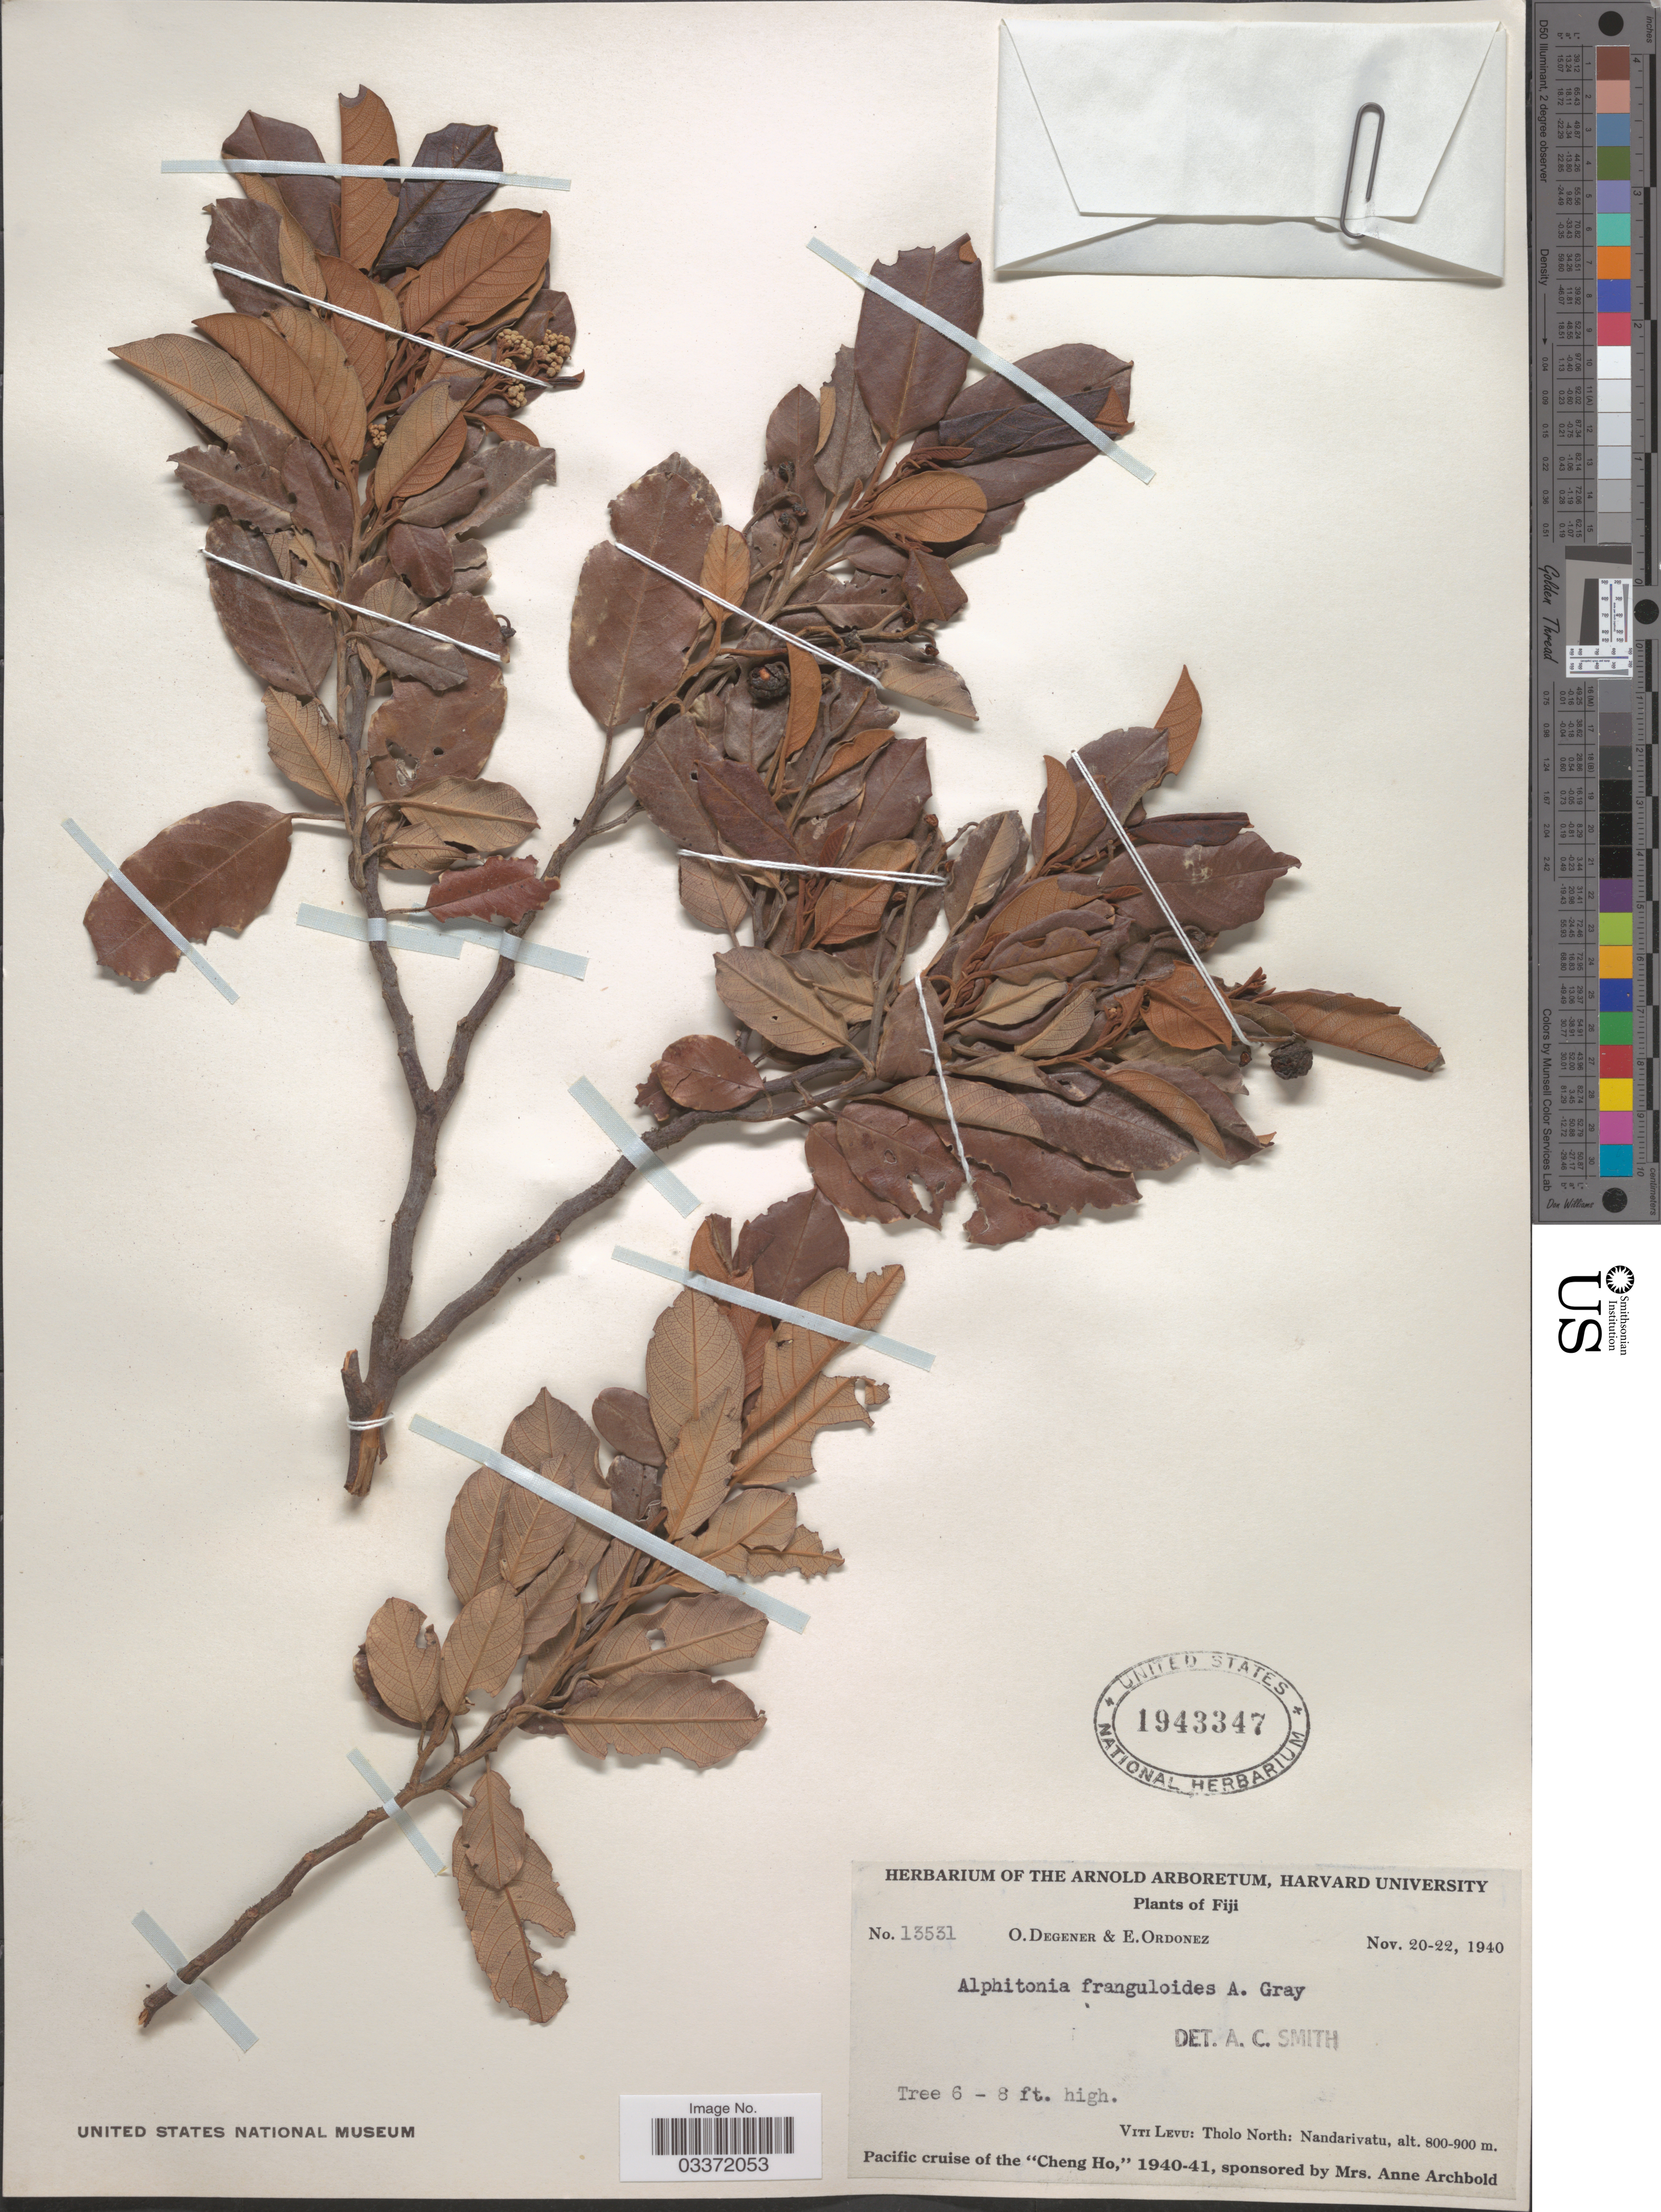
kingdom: Plantae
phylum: Tracheophyta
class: Magnoliopsida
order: Rosales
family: Rhamnaceae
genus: Alphitonia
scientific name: Alphitonia franguloides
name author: A. Gray in Wilkes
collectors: O. Degener & E. Ordonez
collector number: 13531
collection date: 1940-11-20/1940-11-22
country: Fiji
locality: Viti Levu: Tholo North: Nandarivatu.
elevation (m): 800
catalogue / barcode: US 1943347